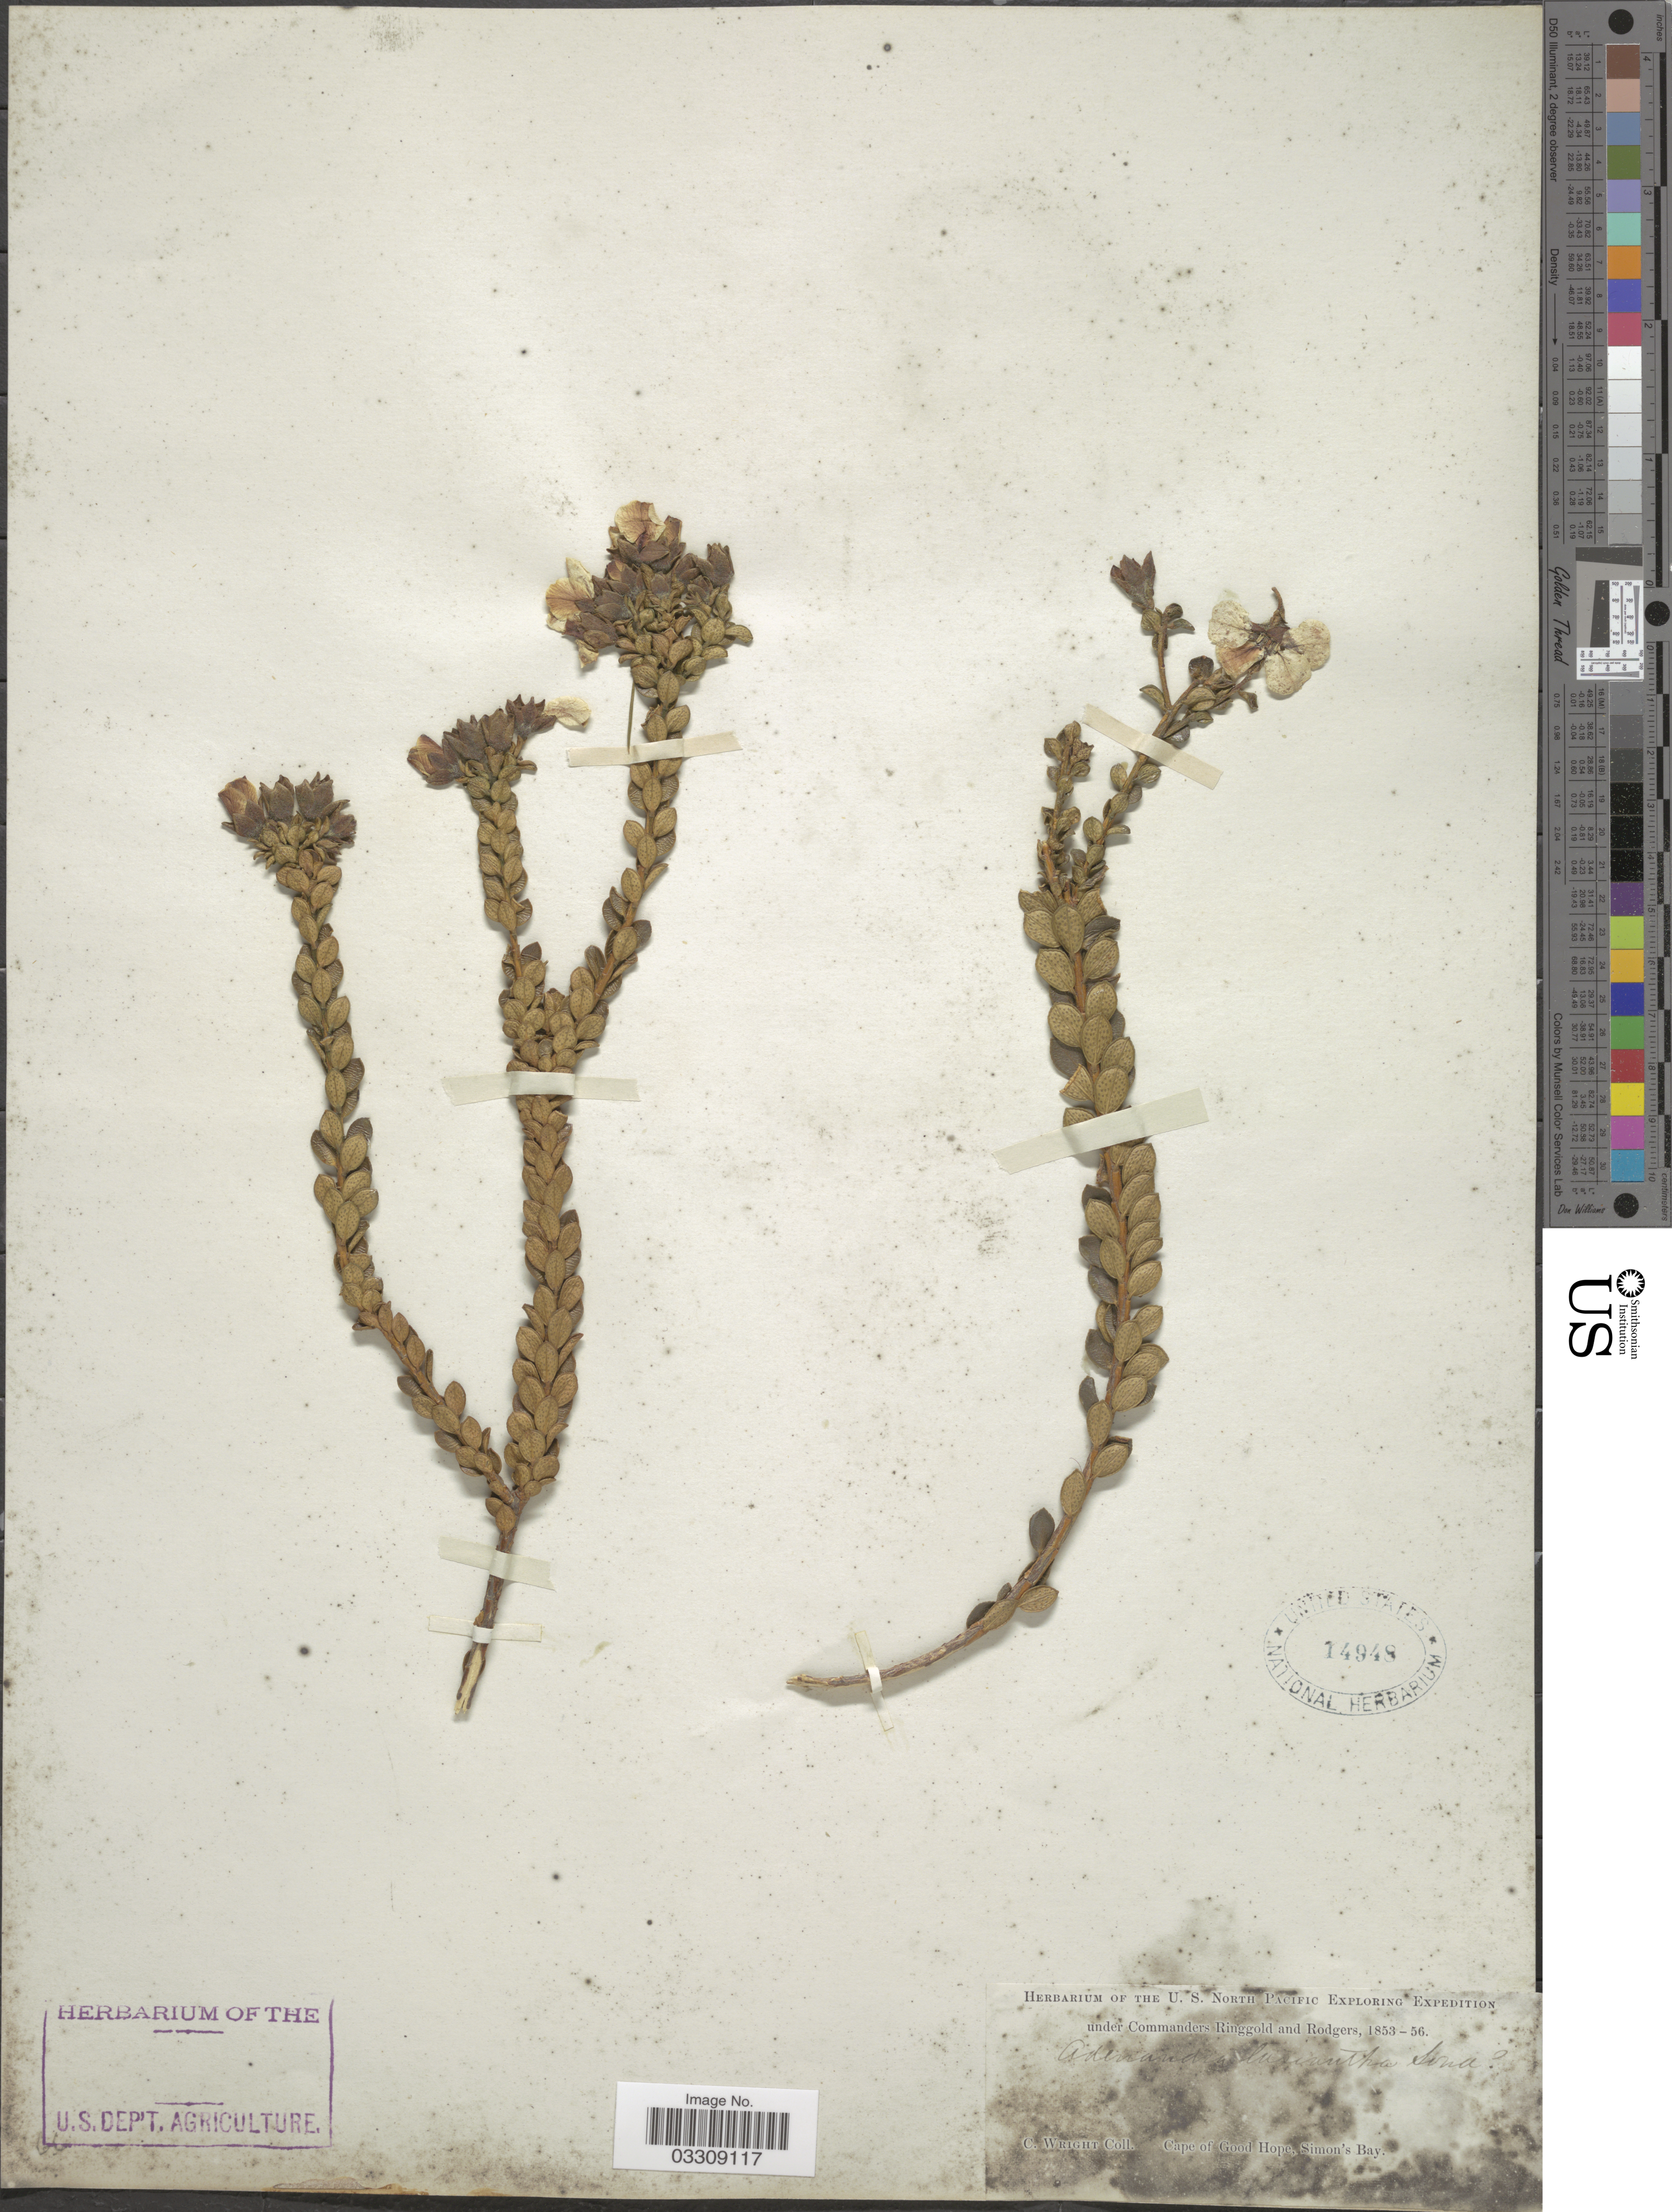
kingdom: Plantae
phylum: Tracheophyta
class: Magnoliopsida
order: Sapindales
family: Rutaceae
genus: Adenandra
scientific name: Adenandra lasiantha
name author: Sond.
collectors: C. Wright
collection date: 1853/1856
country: South Africa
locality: Cape of Good Hope, Simon's Bay.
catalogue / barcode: US 14948